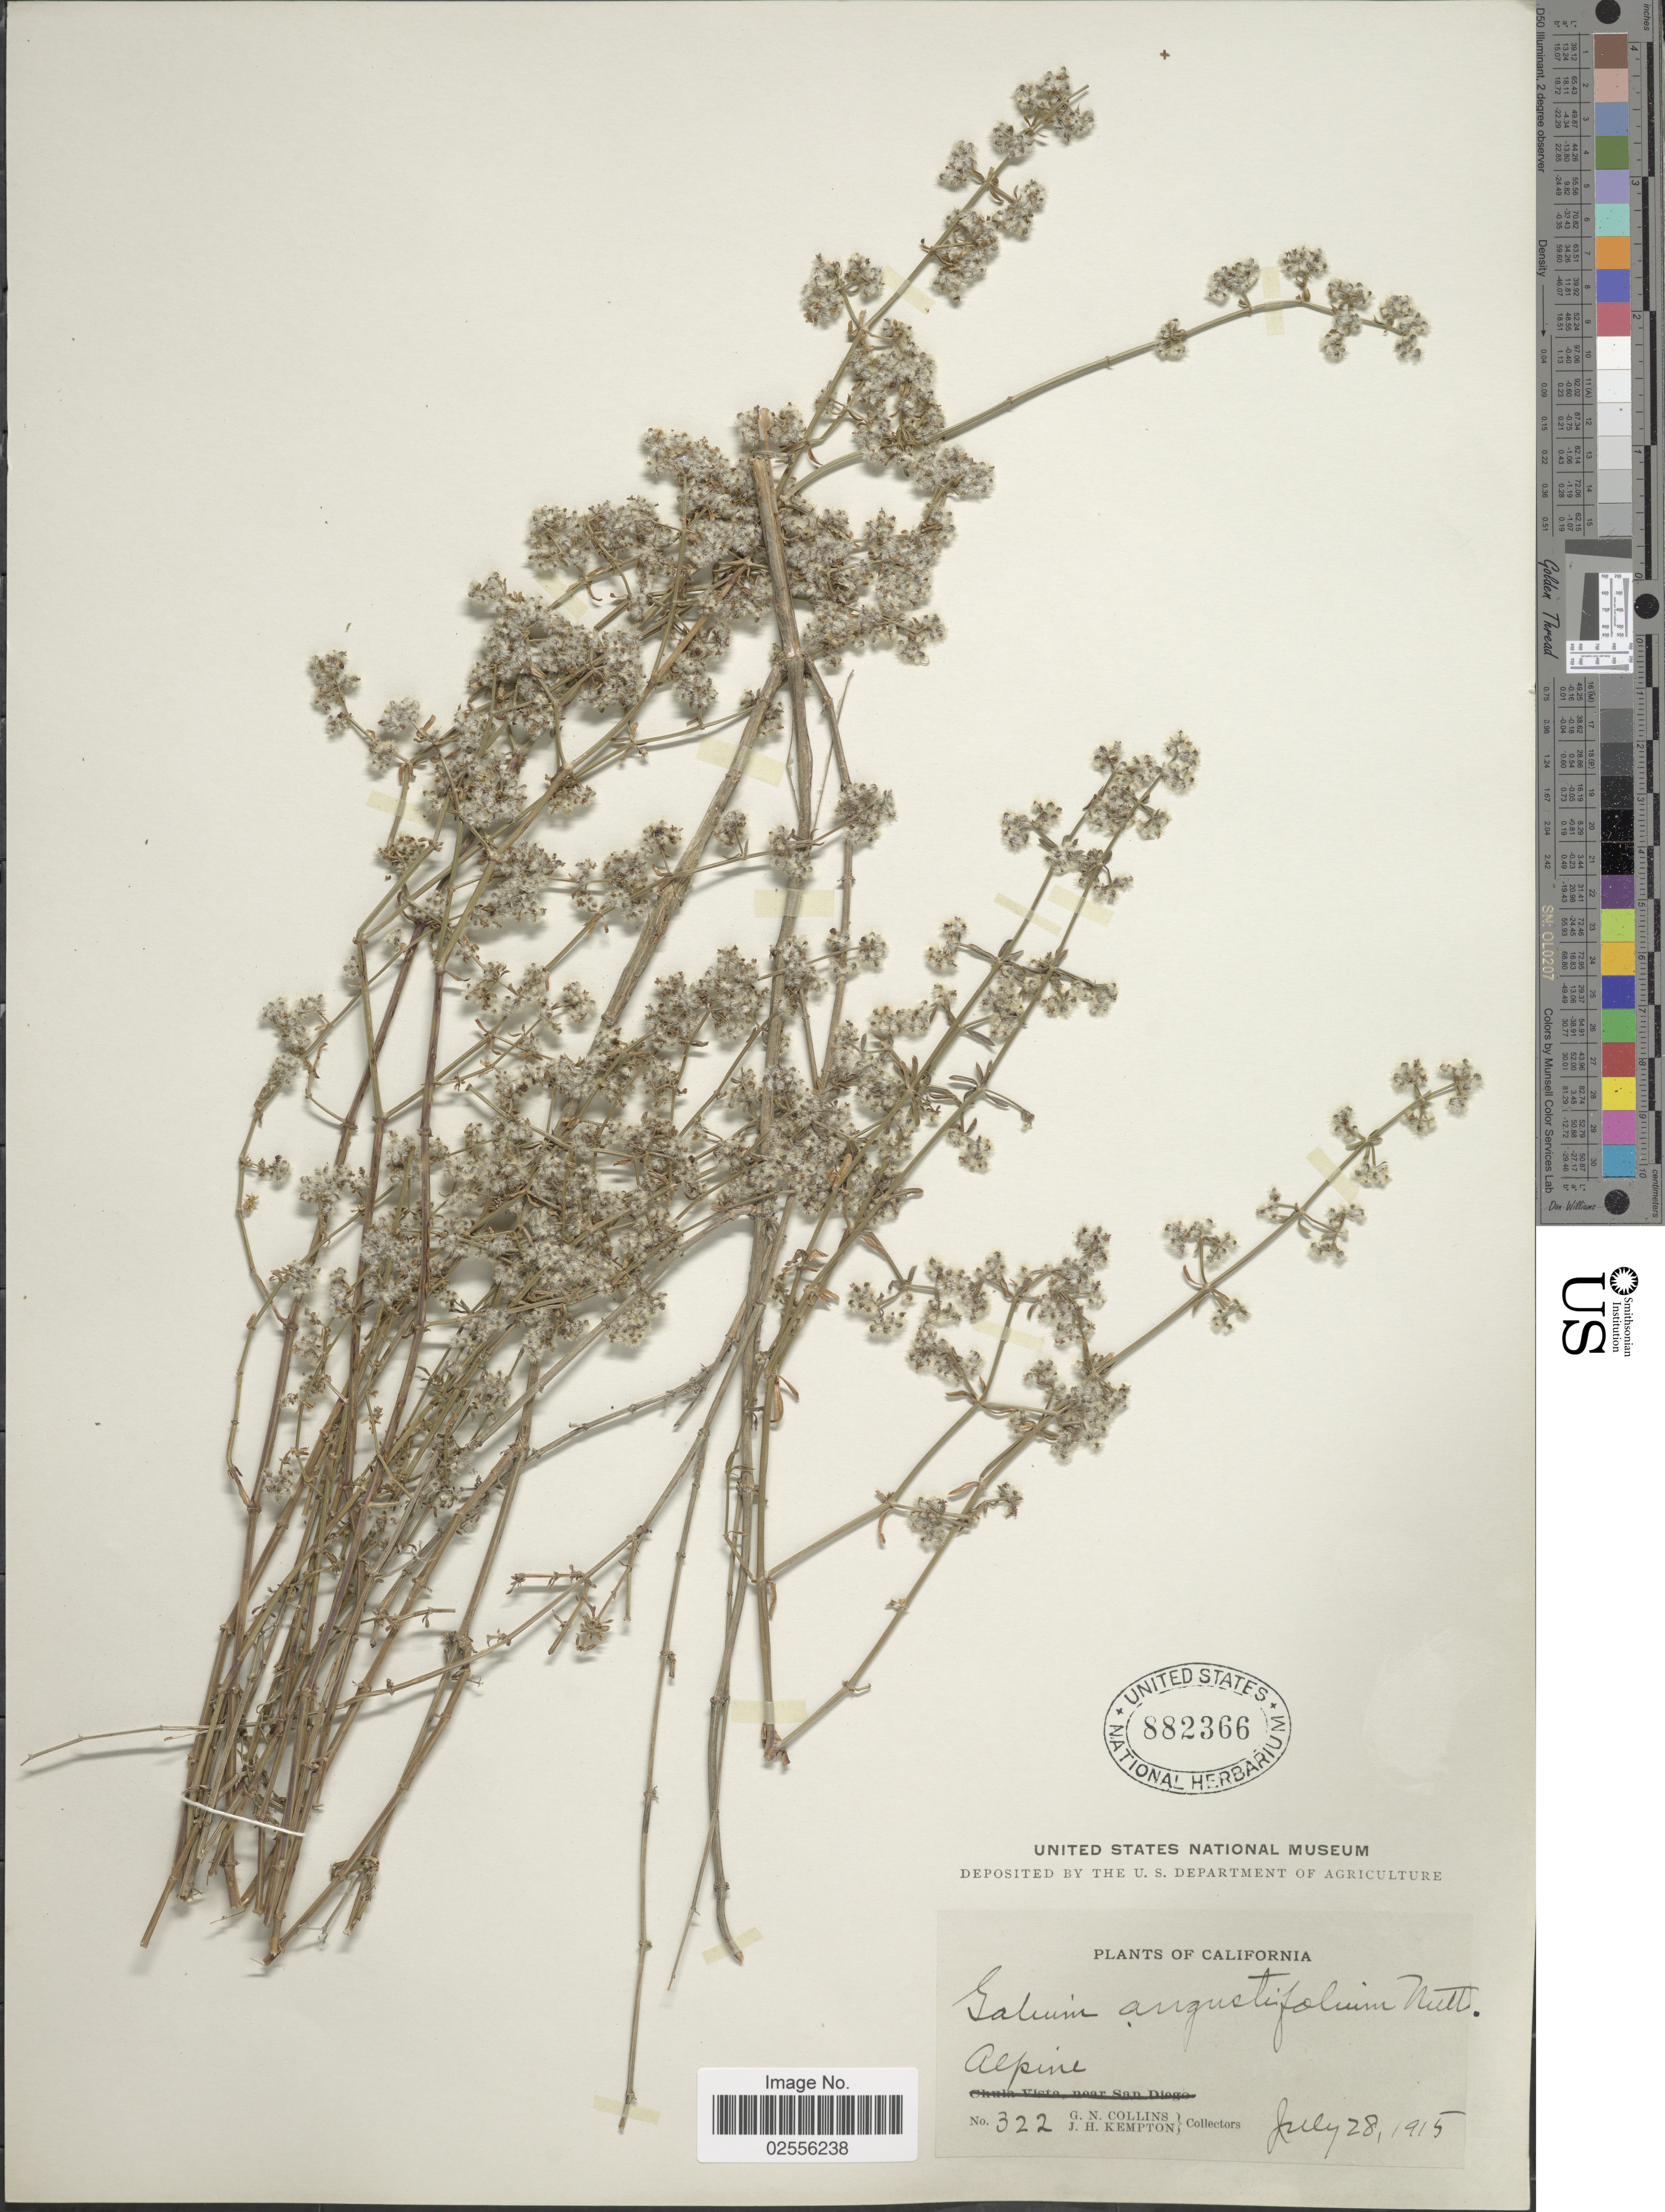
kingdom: Plantae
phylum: Tracheophyta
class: Magnoliopsida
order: Gentianales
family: Rubiaceae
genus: Galium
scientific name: Galium angustifolium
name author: Nutt.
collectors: G. Collins & J. H. Kempton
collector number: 322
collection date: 1915-07-28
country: United States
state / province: California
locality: Alpine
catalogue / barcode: US 882366